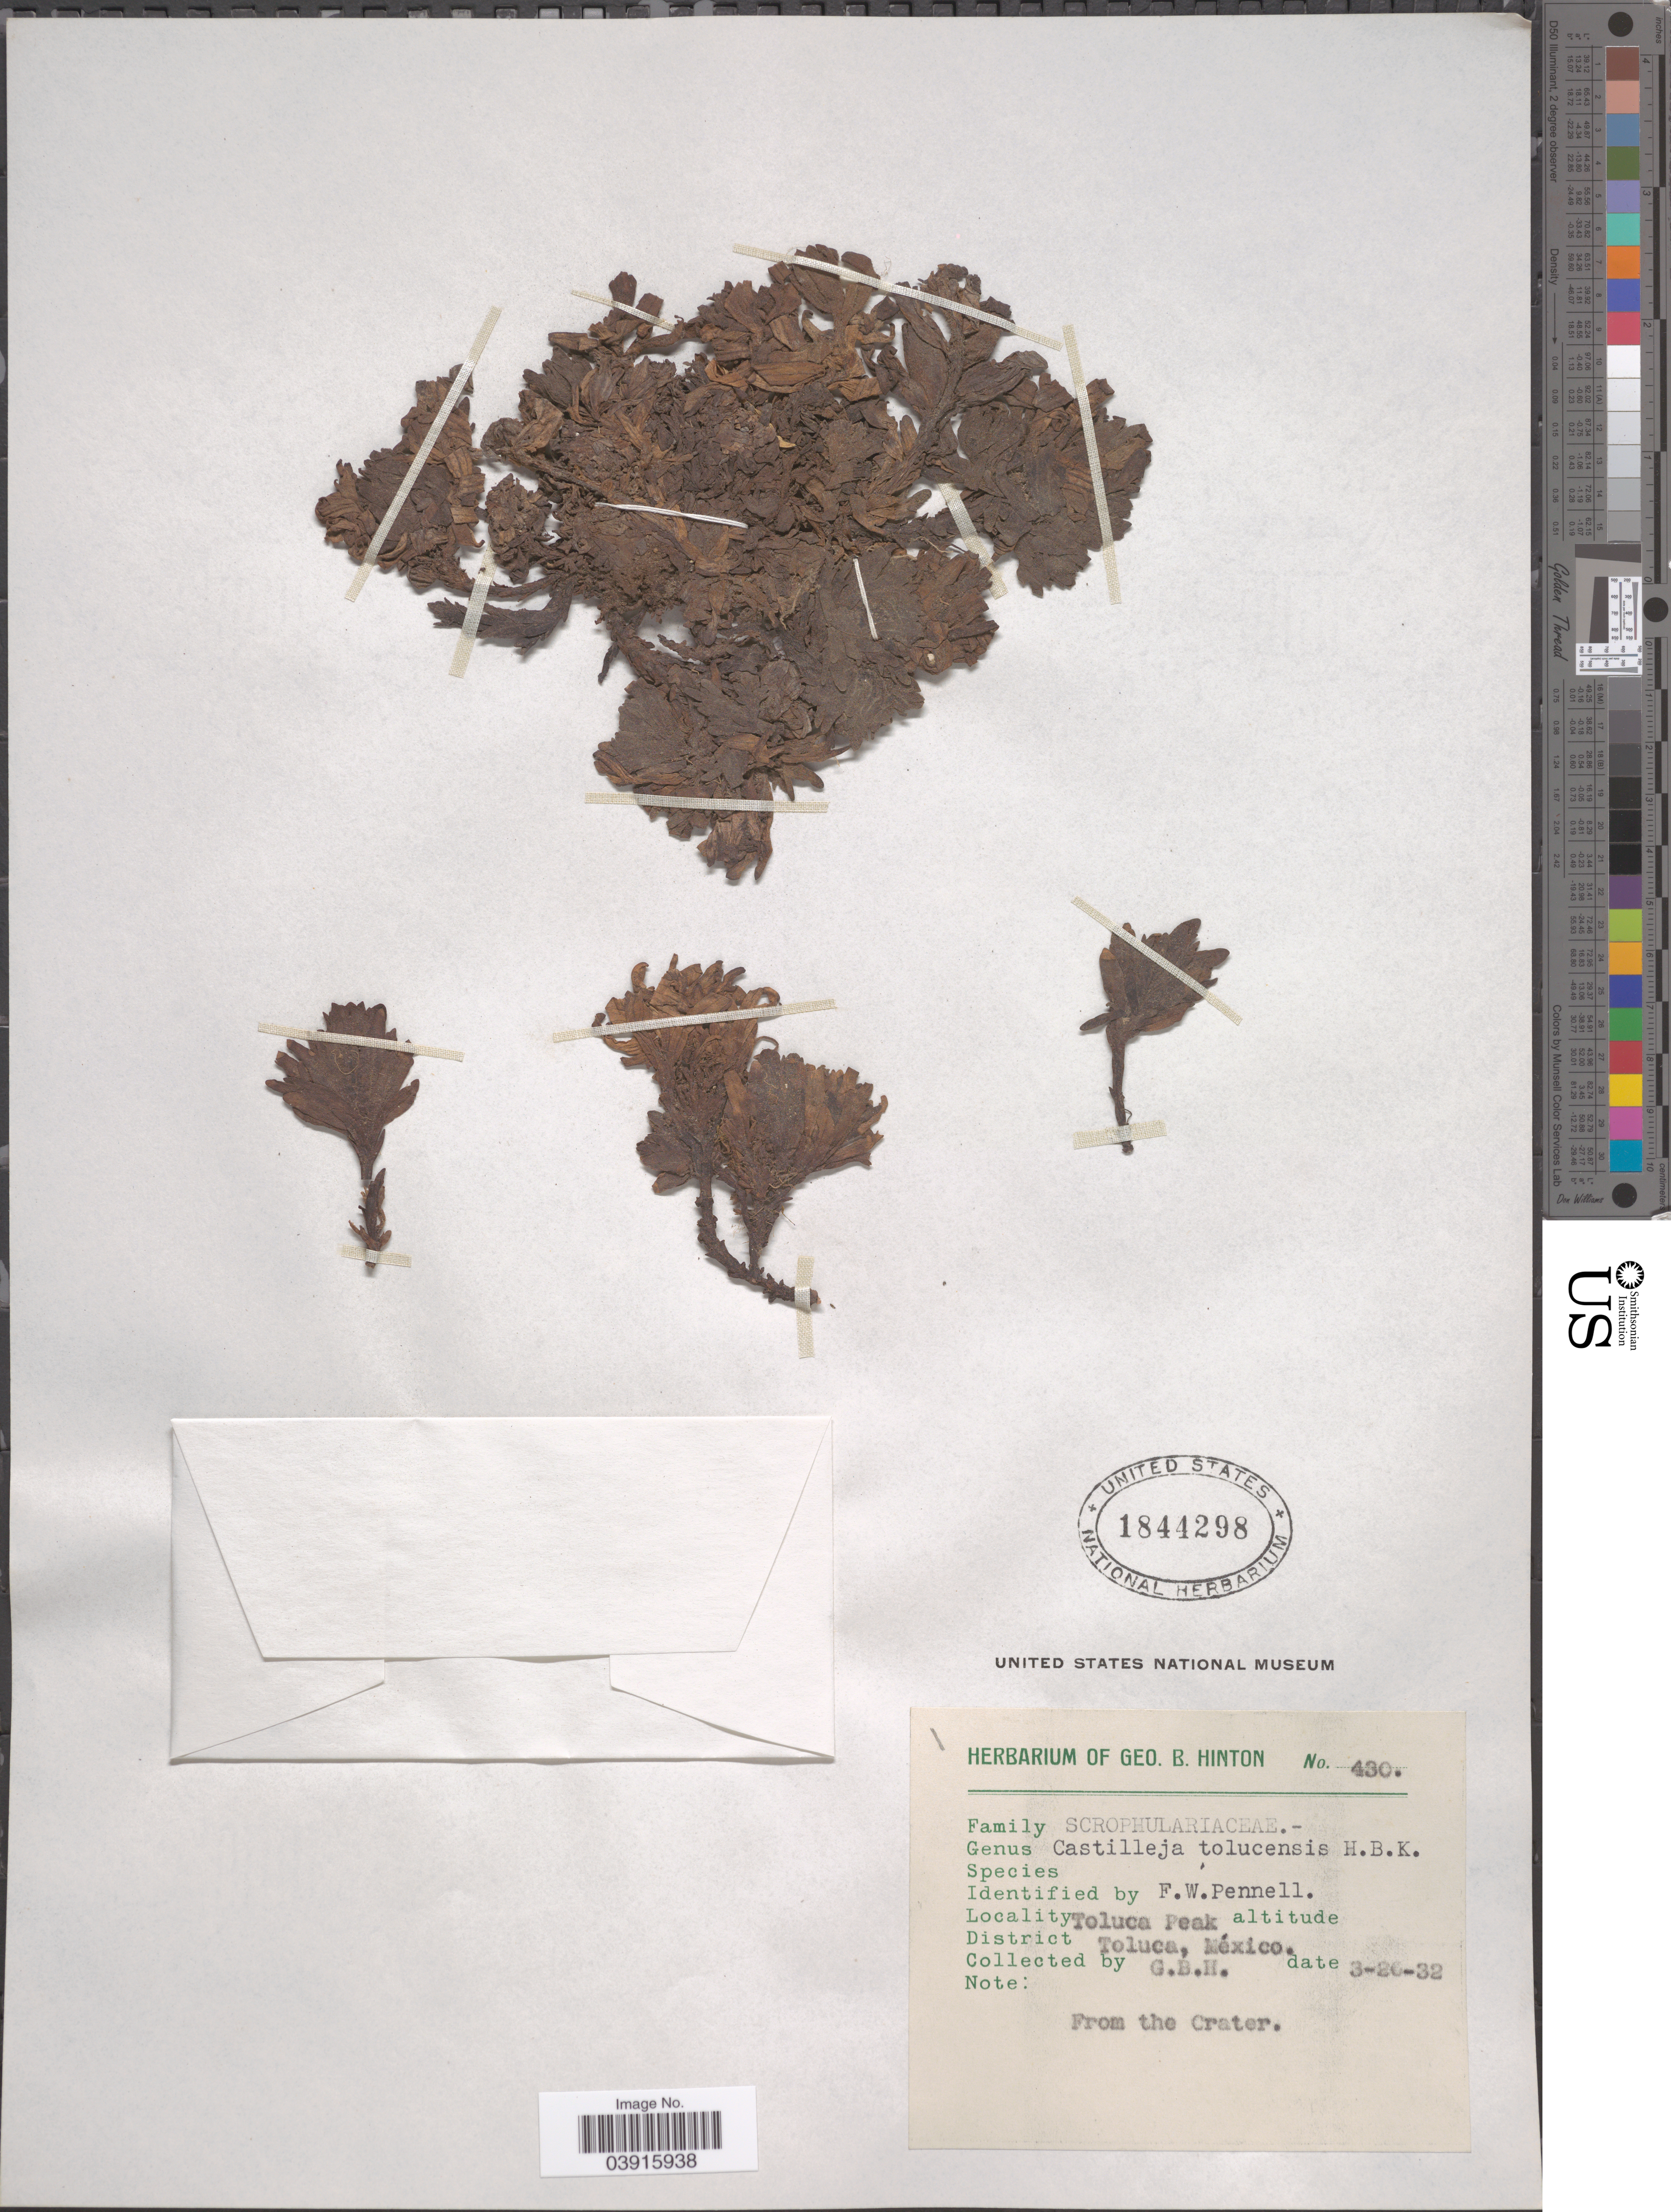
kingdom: Plantae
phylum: Tracheophyta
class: Magnoliopsida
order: Lamiales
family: Orobanchaceae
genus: Castilleja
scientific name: Castilleja toluccensis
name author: Kunth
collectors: G. B. Hinton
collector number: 430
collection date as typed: Transcribed d/m/y: 26/3/32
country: Mexico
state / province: México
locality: Toluca Peak. District Toluca.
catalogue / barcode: US 1844298